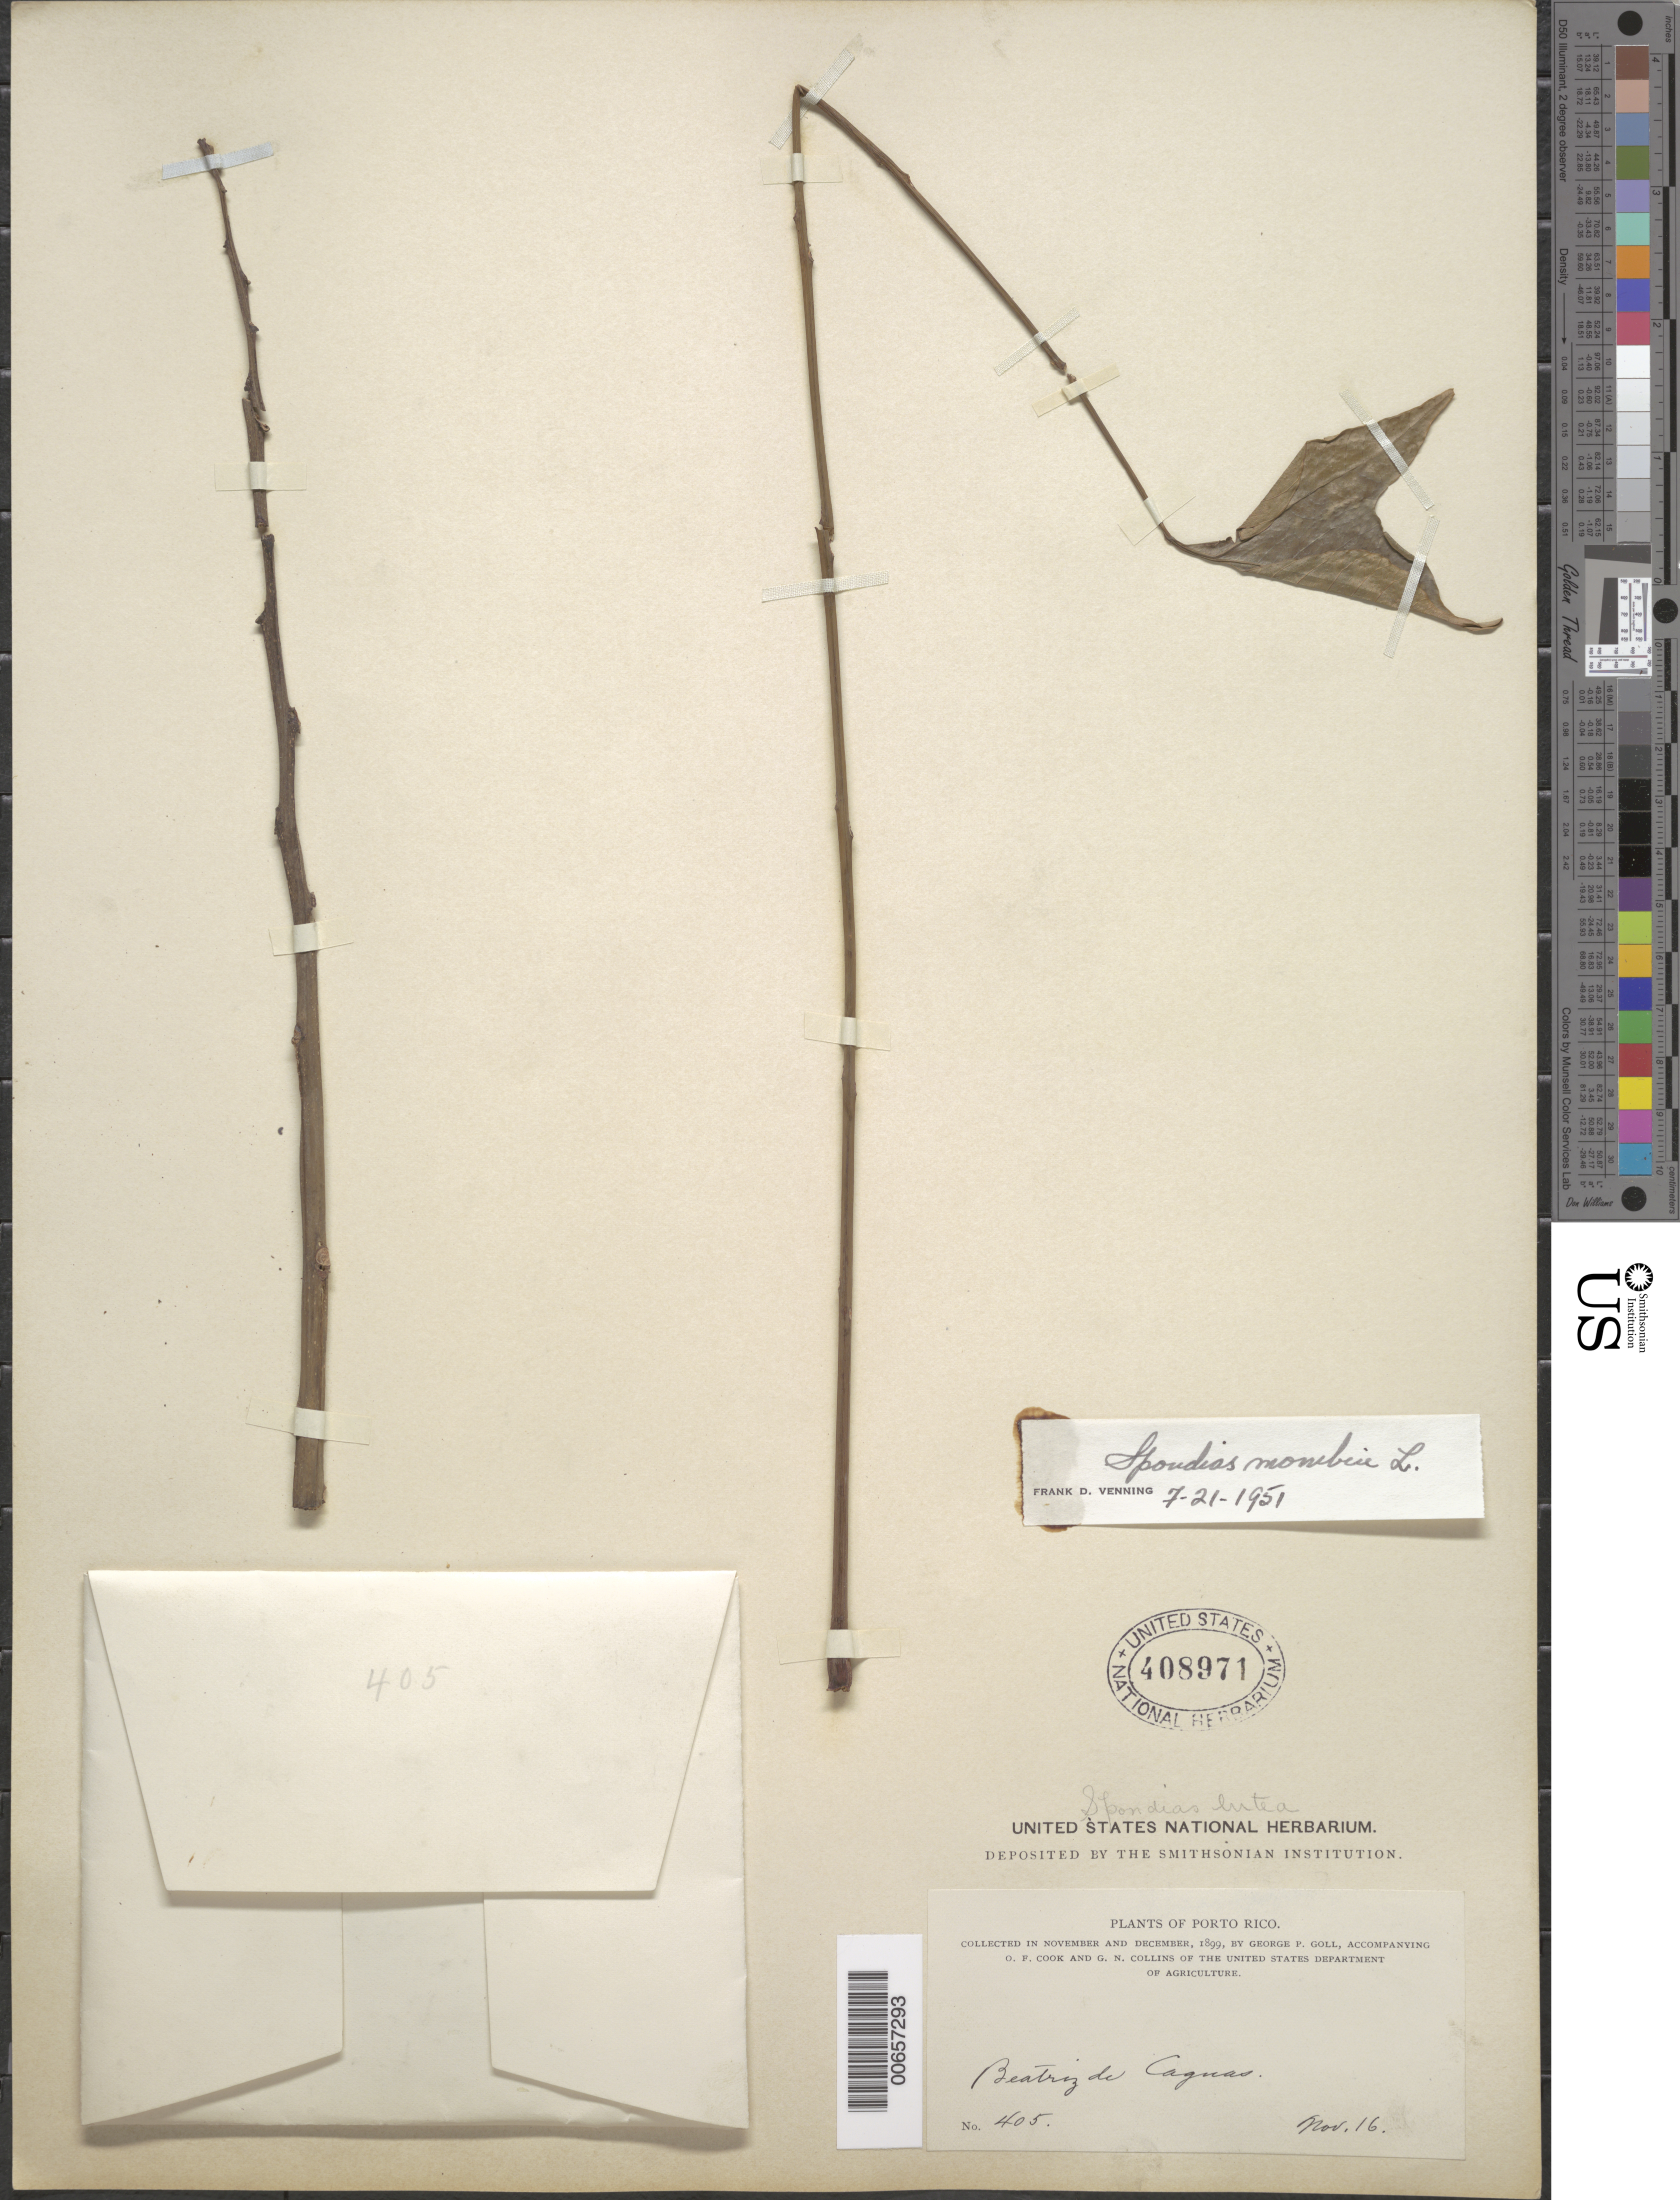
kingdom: Plantae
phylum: Tracheophyta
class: Magnoliopsida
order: Sapindales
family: Anacardiaceae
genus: Spondias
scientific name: Spondias mombin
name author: L.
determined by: Venning, F. D.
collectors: G. Goll, O. F. Cook & G. N. Collins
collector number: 405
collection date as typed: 16 Nov 1899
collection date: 1899-11-16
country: Puerto Rico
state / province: Caguas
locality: Beatriz de Caguas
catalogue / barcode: US 408971